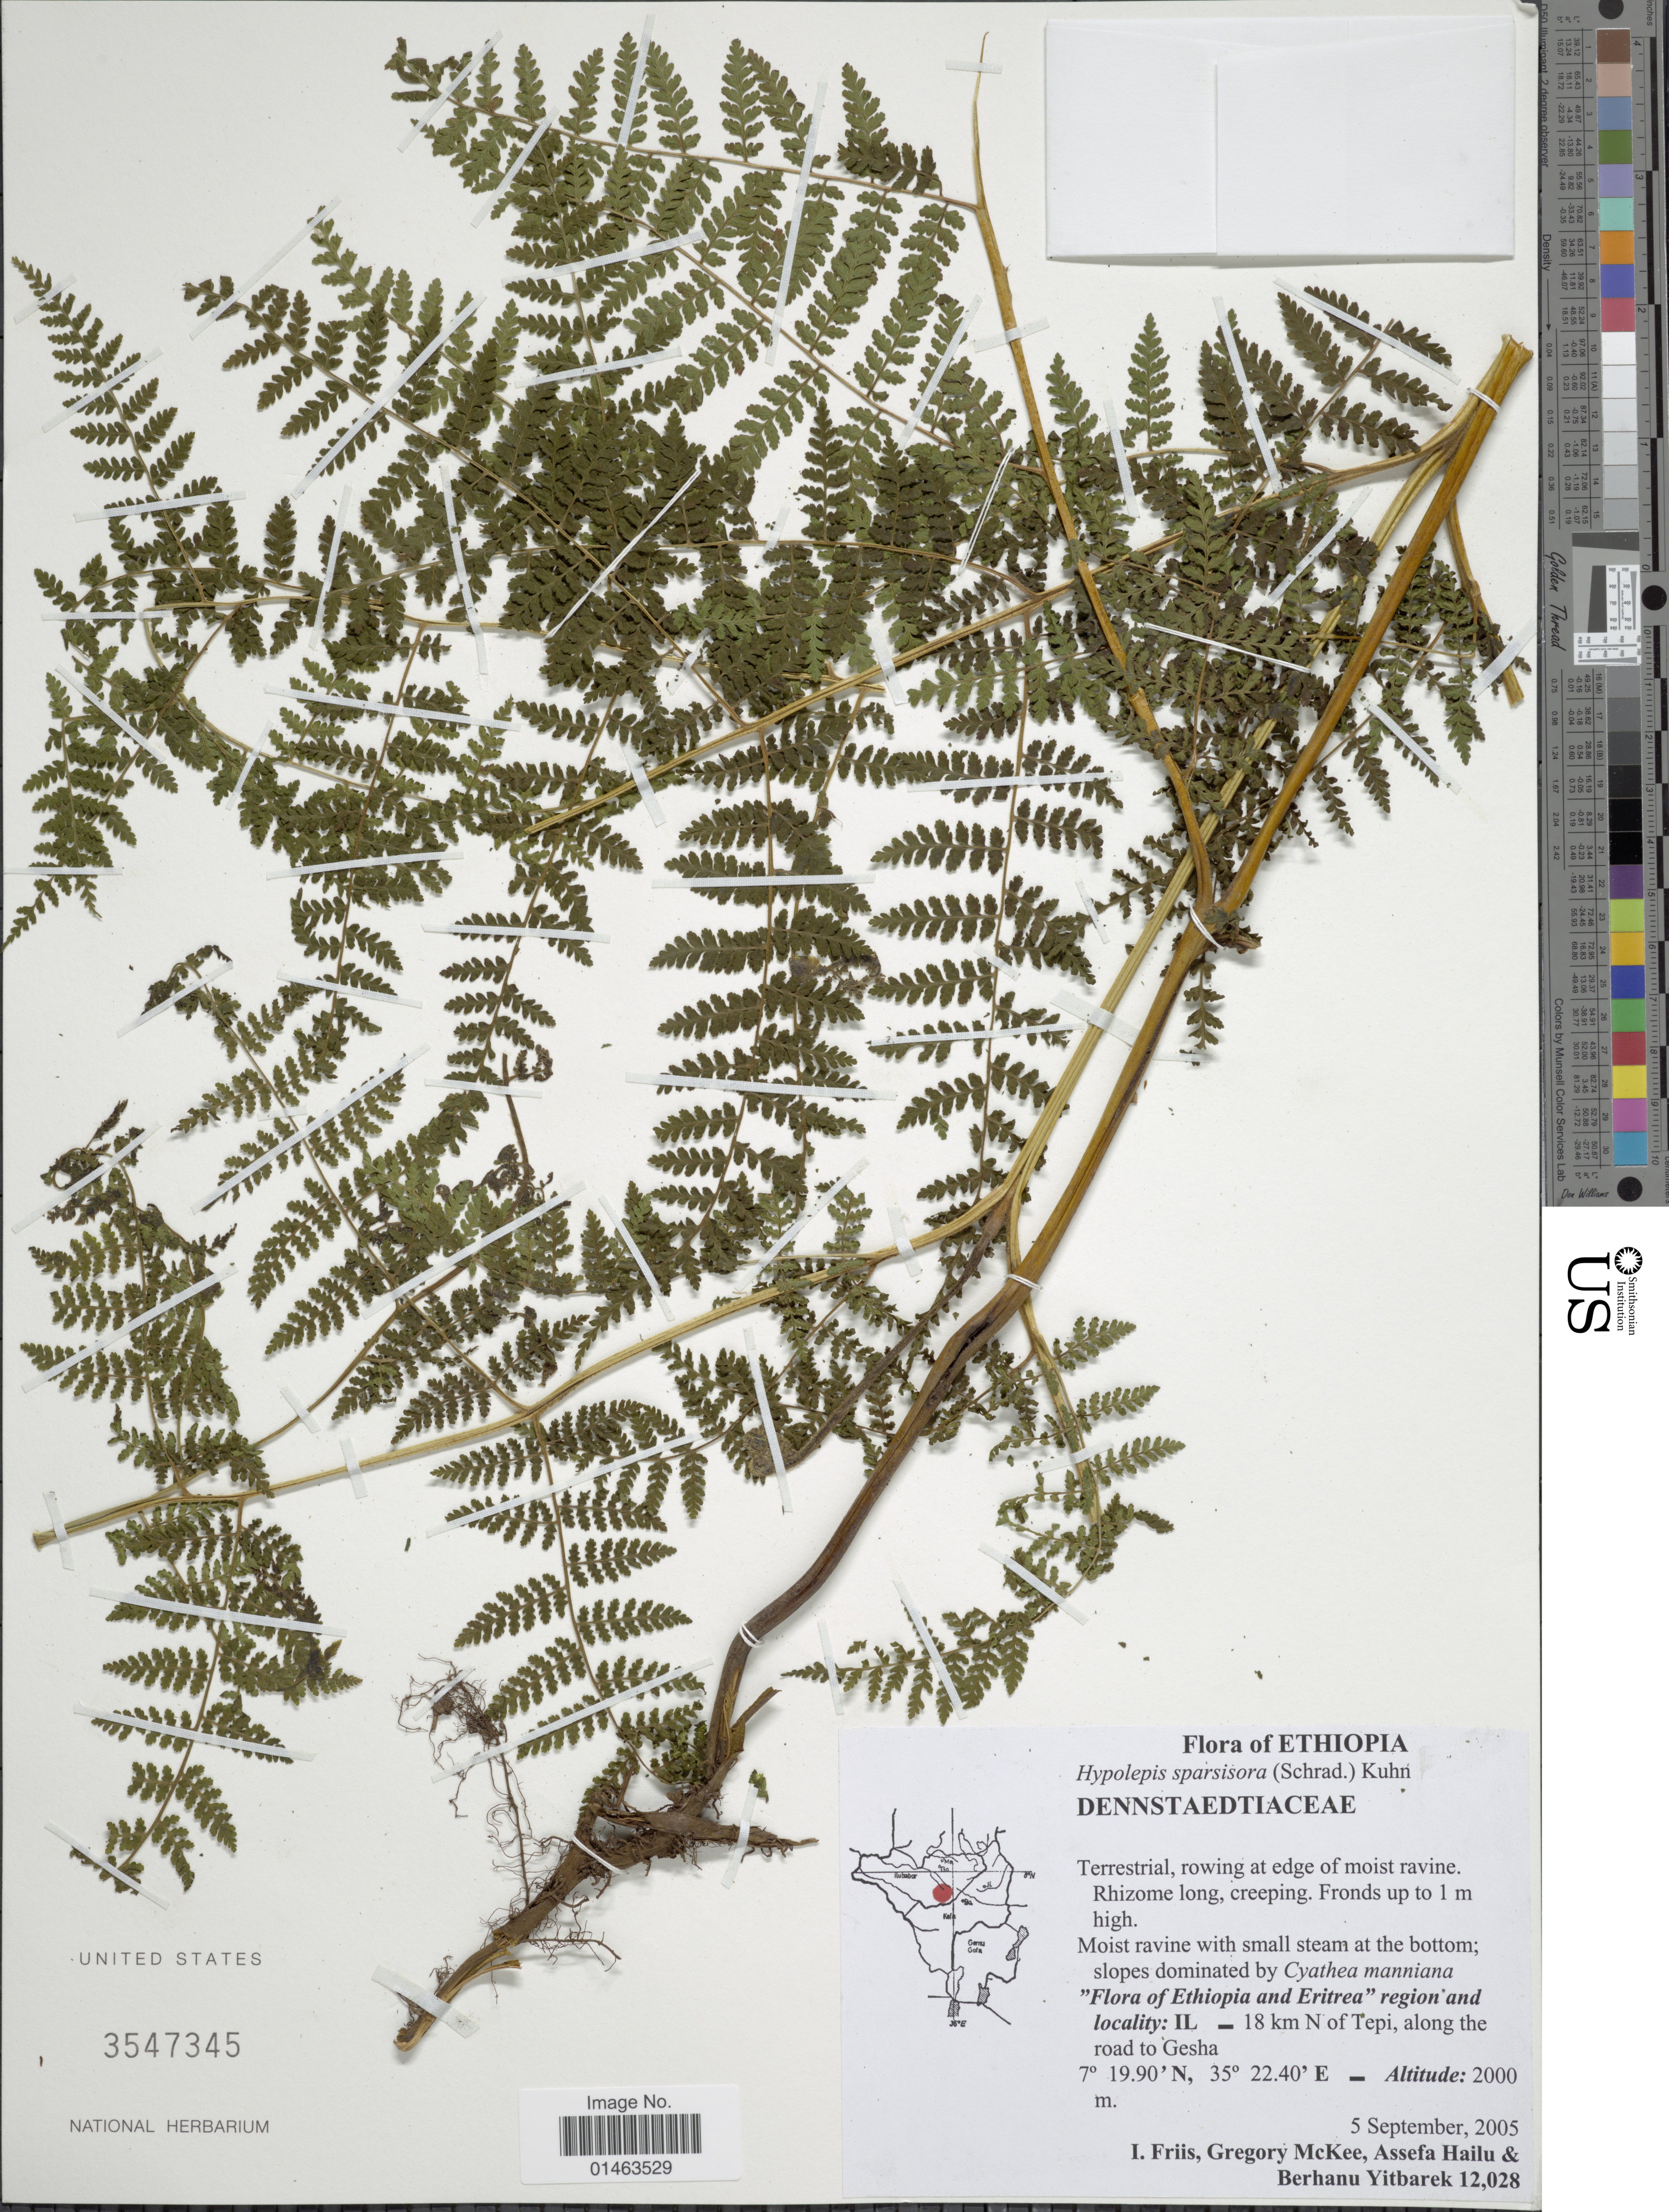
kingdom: Plantae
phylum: Tracheophyta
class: Polypodiopsida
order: Polypodiales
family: Dennstaedtiaceae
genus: Hypolepis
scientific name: Hypolepis sparsisora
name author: (Schrad.) Kuhn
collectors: I. Friis, G. S. McKee, A. Hailu & B. Yitbarek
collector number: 12028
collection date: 2005-09-05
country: Ethiopia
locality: Ethiopia and Eritrea region and locality; IL - 18 km N of Tepi, along the road to Gesha.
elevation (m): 2000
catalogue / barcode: US 3547345